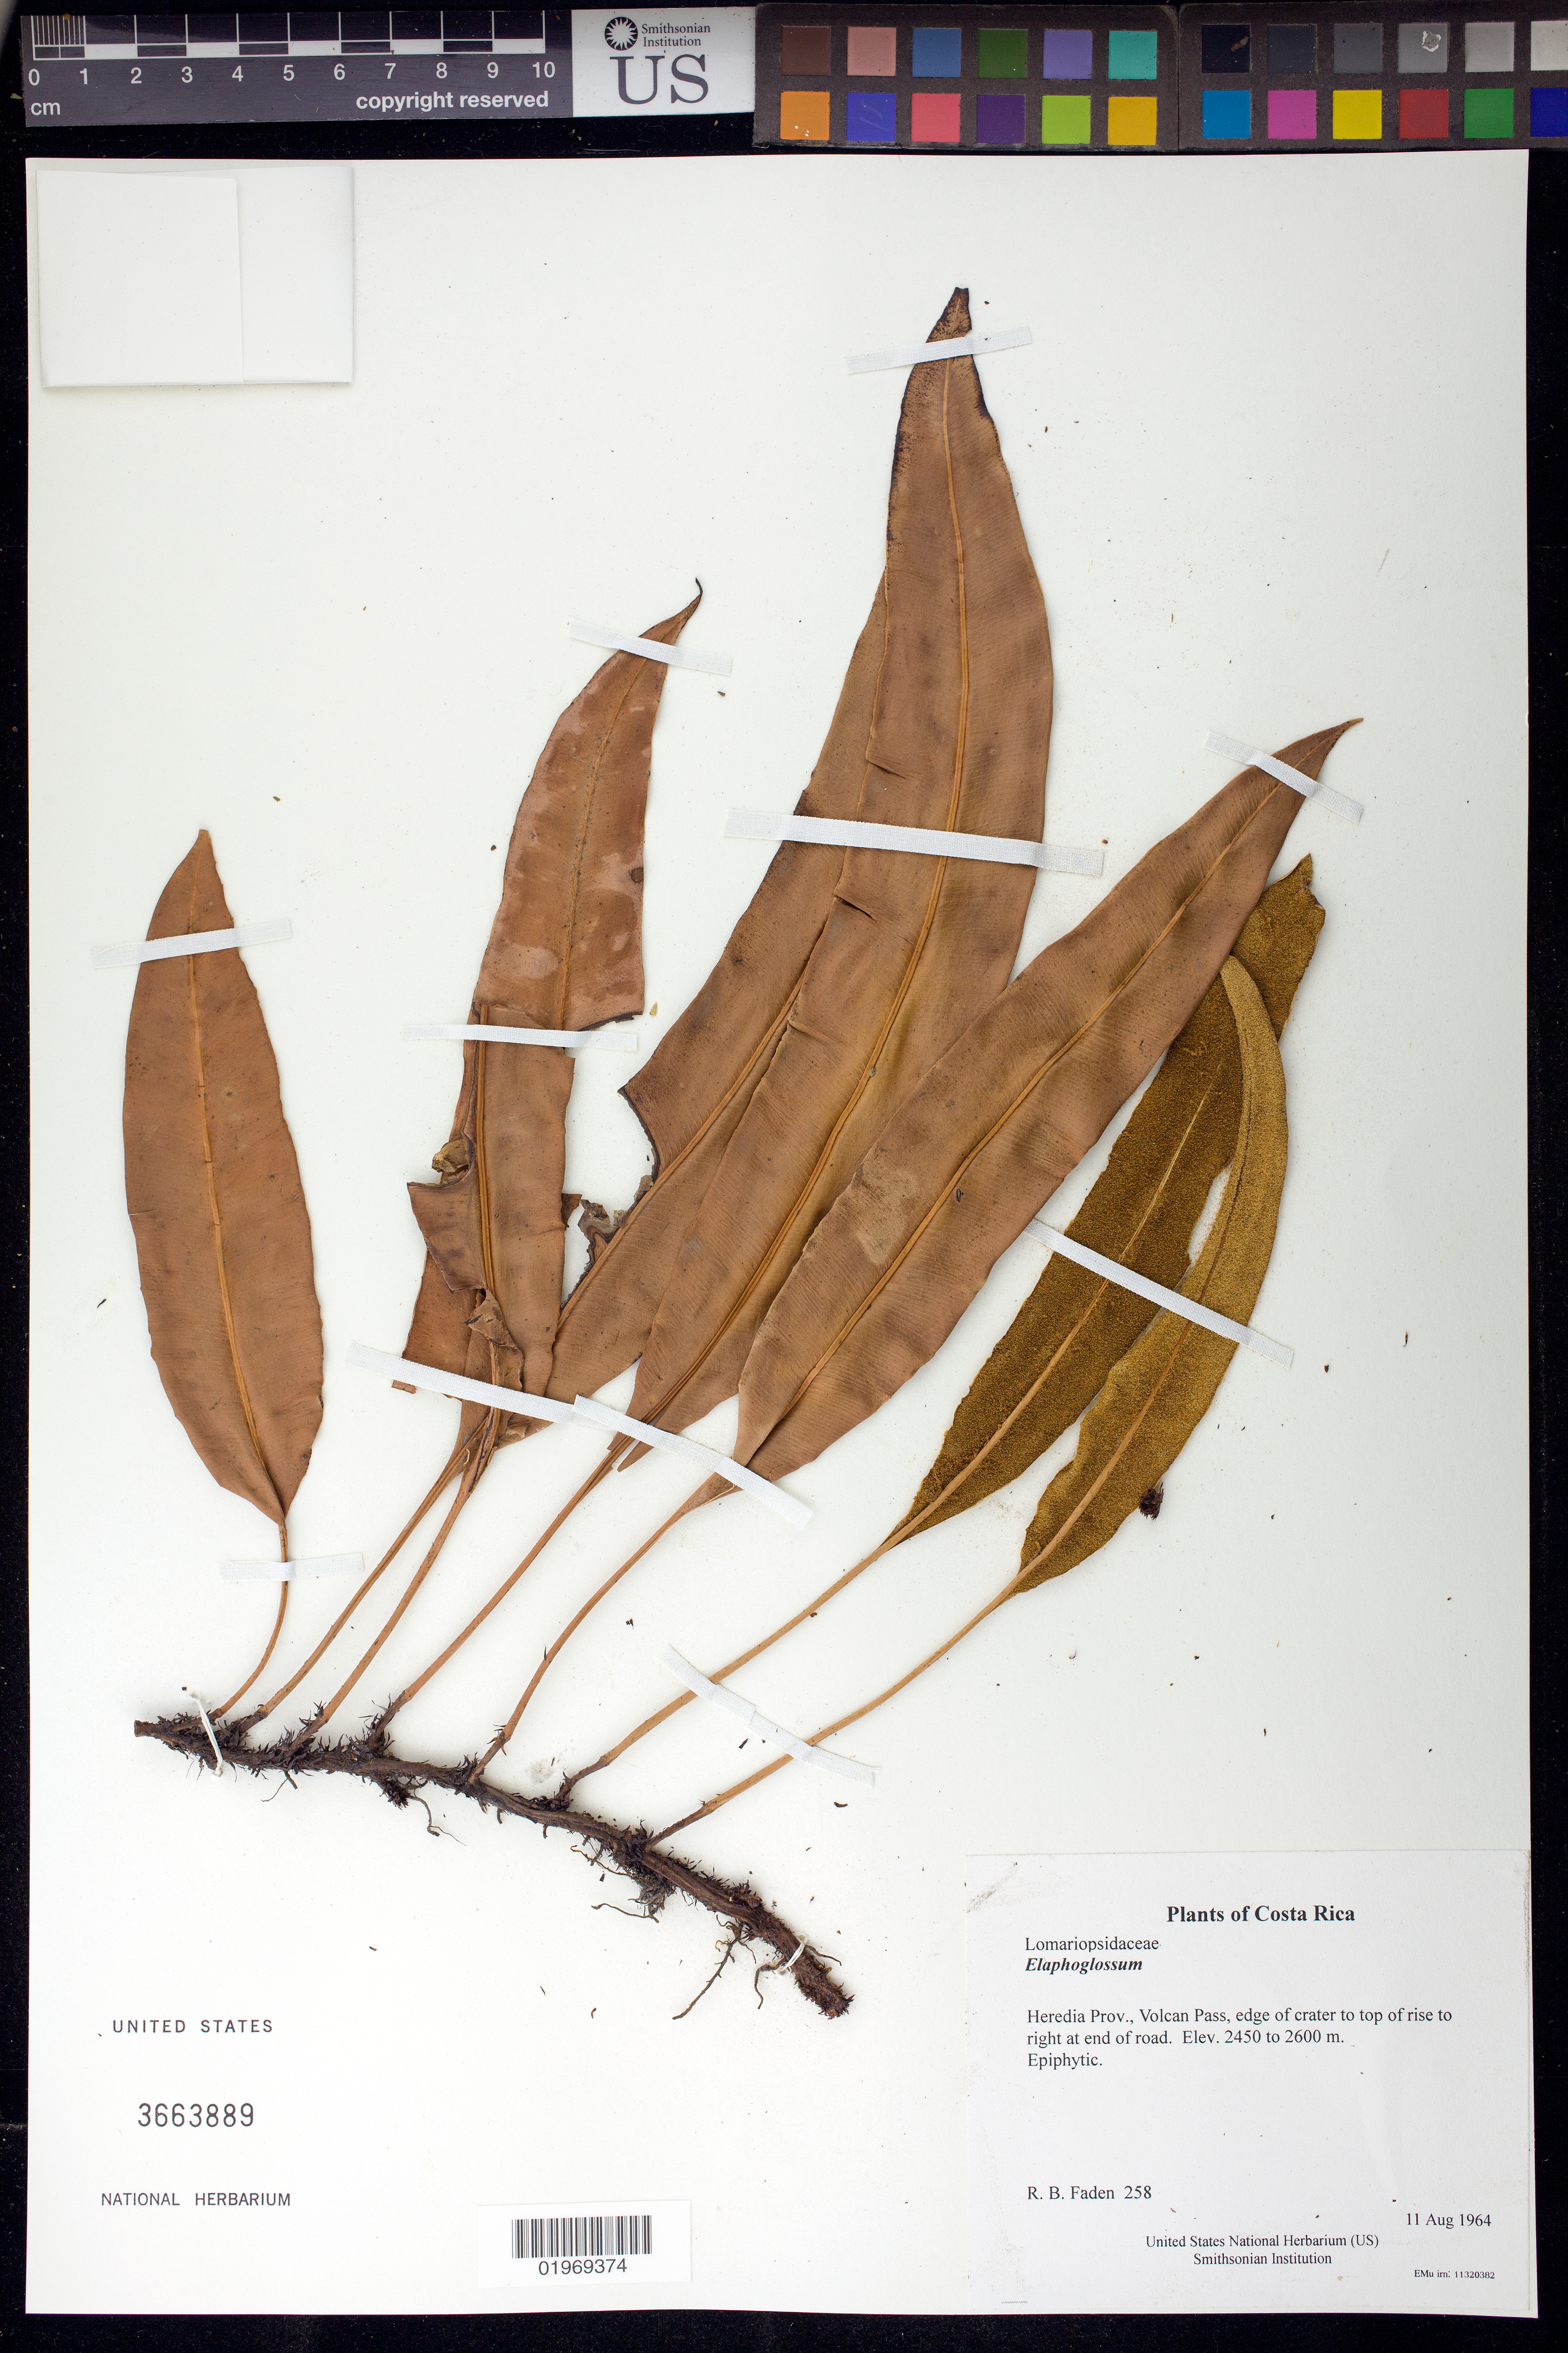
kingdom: Plantae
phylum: Tracheophyta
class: Polypodiopsida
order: Polypodiales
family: Dryopteridaceae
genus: Elaphoglossum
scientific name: Elaphoglossum sp.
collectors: R. B. Faden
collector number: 258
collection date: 1964-08-11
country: Costa Rica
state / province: Heredia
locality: Volcan Pass, edge of crater to top of rise to right at end of road.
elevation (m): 2450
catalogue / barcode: US 3663889